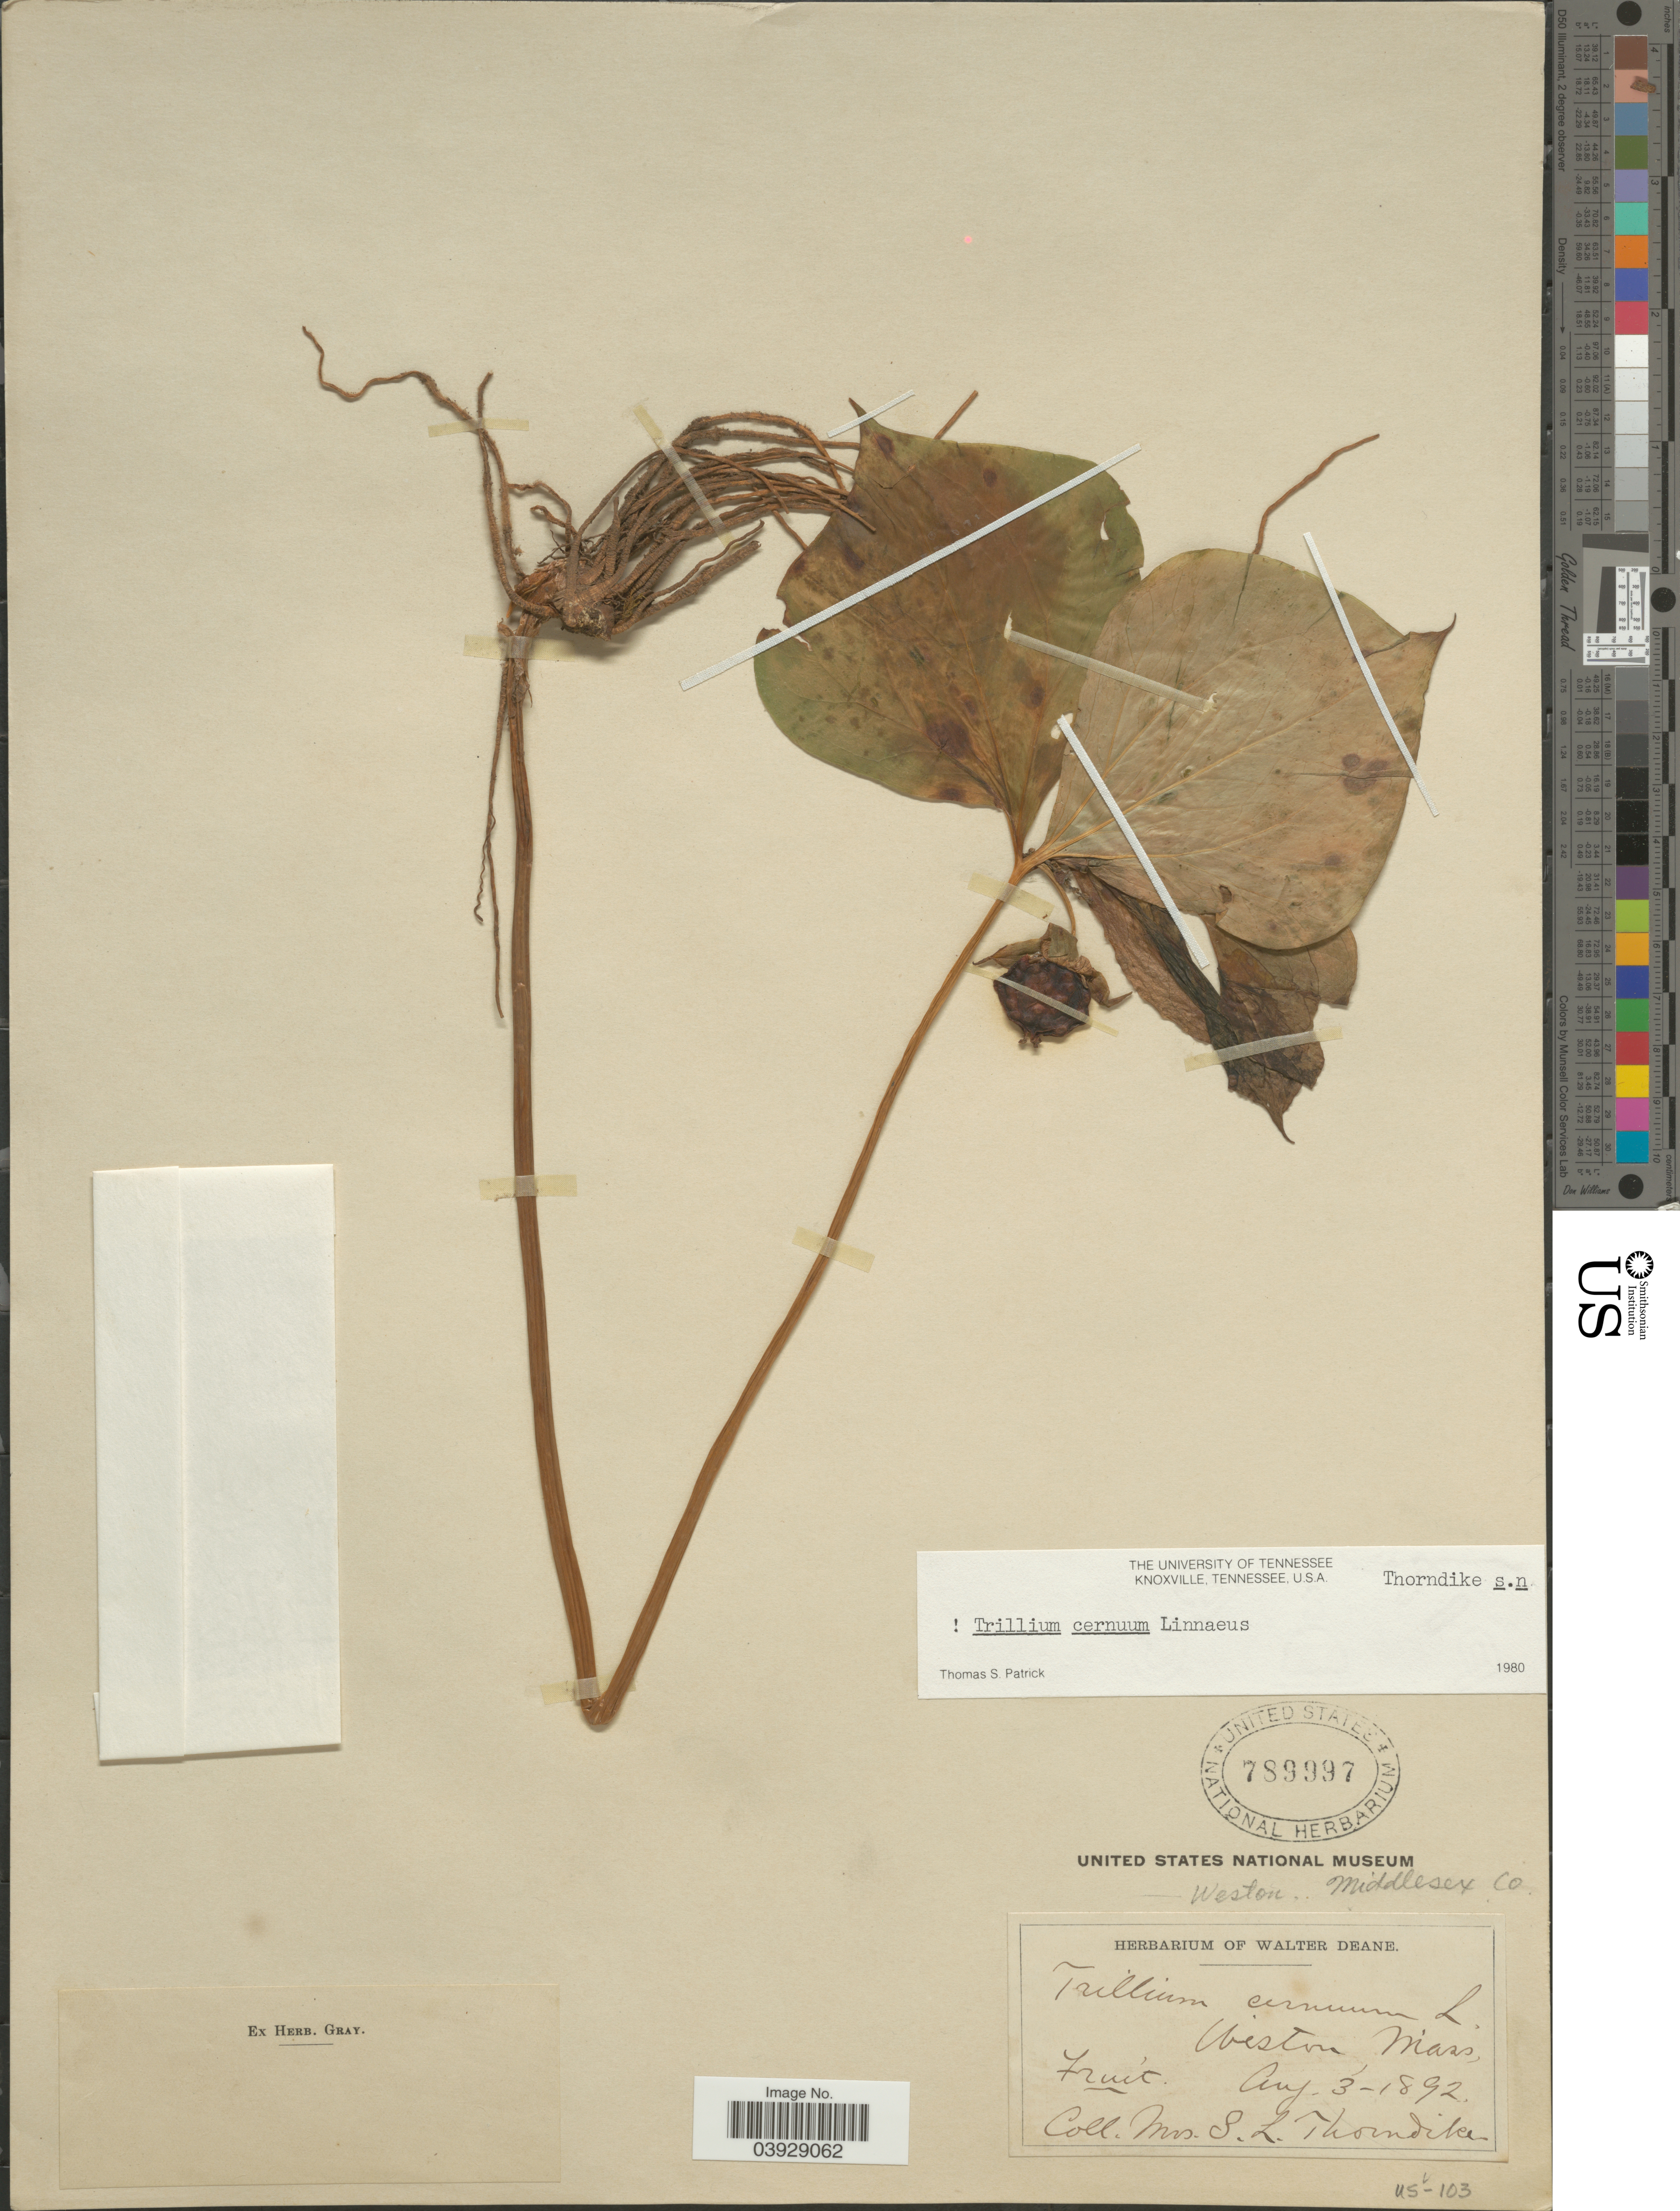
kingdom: Plantae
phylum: Tracheophyta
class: Liliopsida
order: Liliales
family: Melanthiaceae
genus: Trillium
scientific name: Trillium cernuum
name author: L.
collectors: S. Thorndike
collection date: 1892-08-03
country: United States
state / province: Massachusetts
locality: Weston. Weston. Middlesex Co.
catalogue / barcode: US 789997